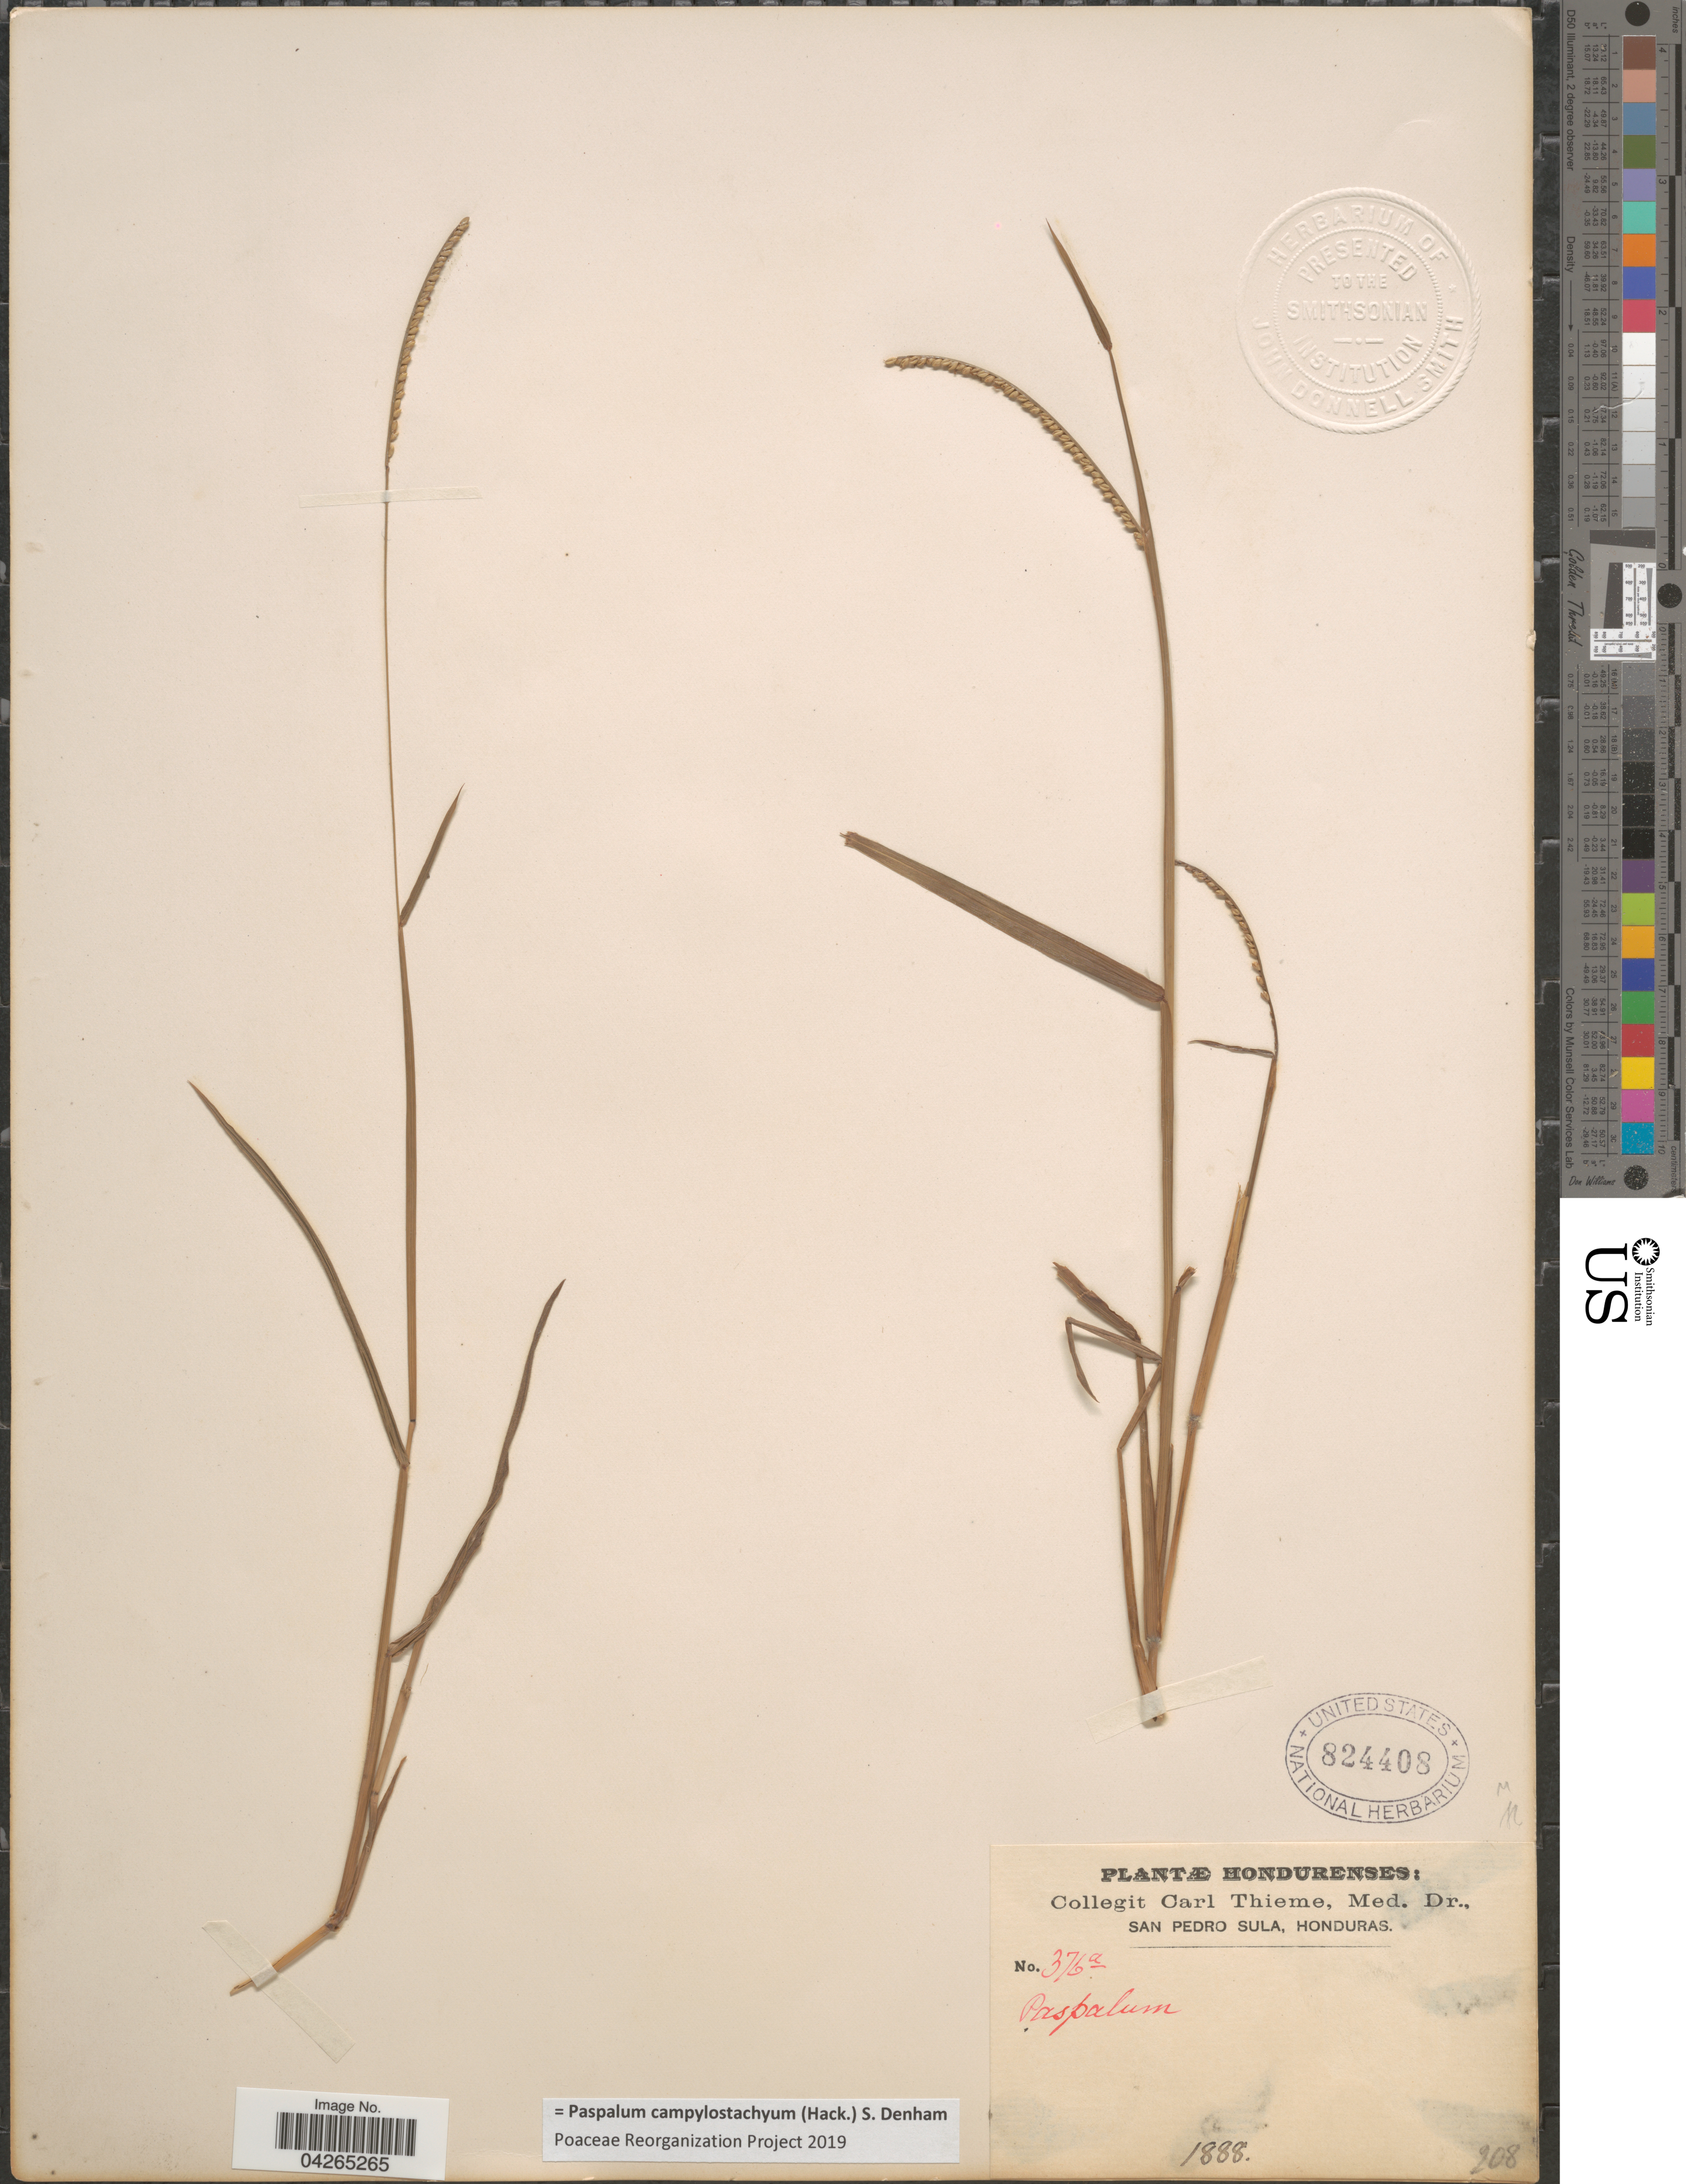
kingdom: Plantae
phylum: Tracheophyta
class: Liliopsida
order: Poales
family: Poaceae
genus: Paspalum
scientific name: Paspalum campylostachyum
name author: (Hack.) S. Denham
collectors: C. Thieme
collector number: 376a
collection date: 1888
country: Honduras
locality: Hondurenses.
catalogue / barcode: US 824408